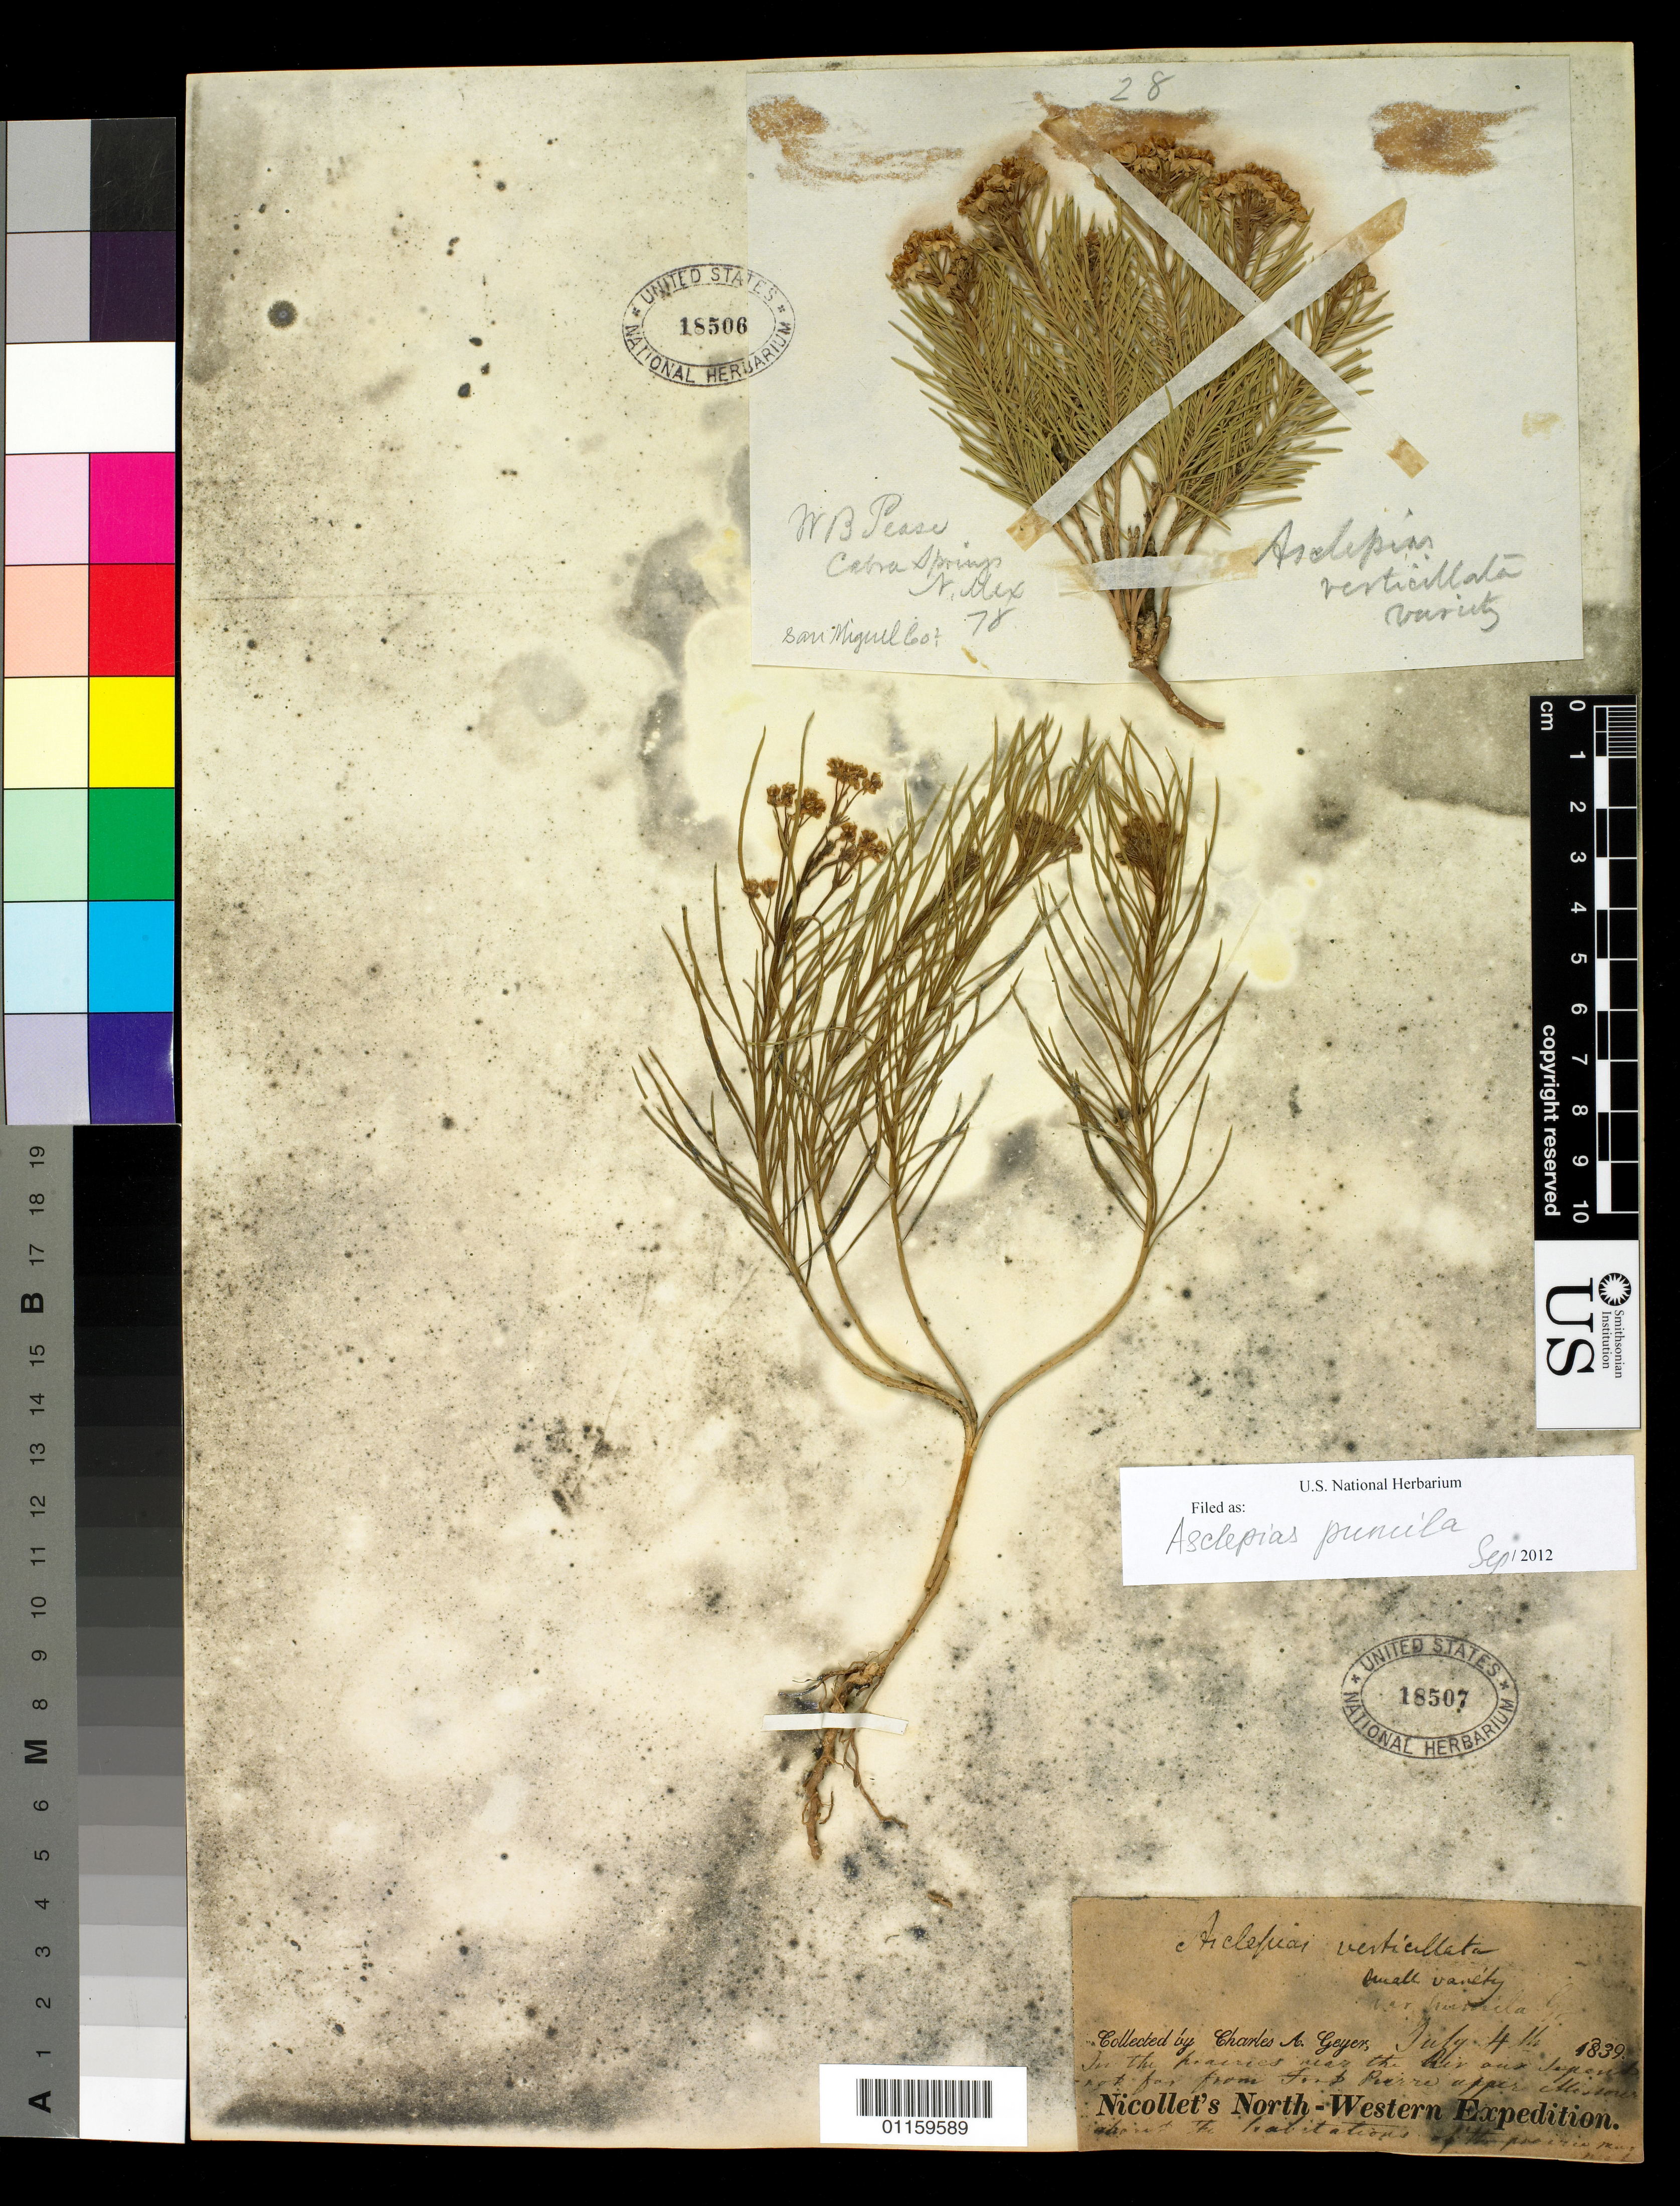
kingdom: Plantae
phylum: Tracheophyta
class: Magnoliopsida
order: Gentianales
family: Apocynaceae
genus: Asclepias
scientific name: Asclepias pumila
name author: (A. Gray) Vail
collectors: C. A. Geyer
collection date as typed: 4 Jul 1839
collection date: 1839-07-04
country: United States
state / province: Missouri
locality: not far from Fort Pierre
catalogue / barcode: US 18507